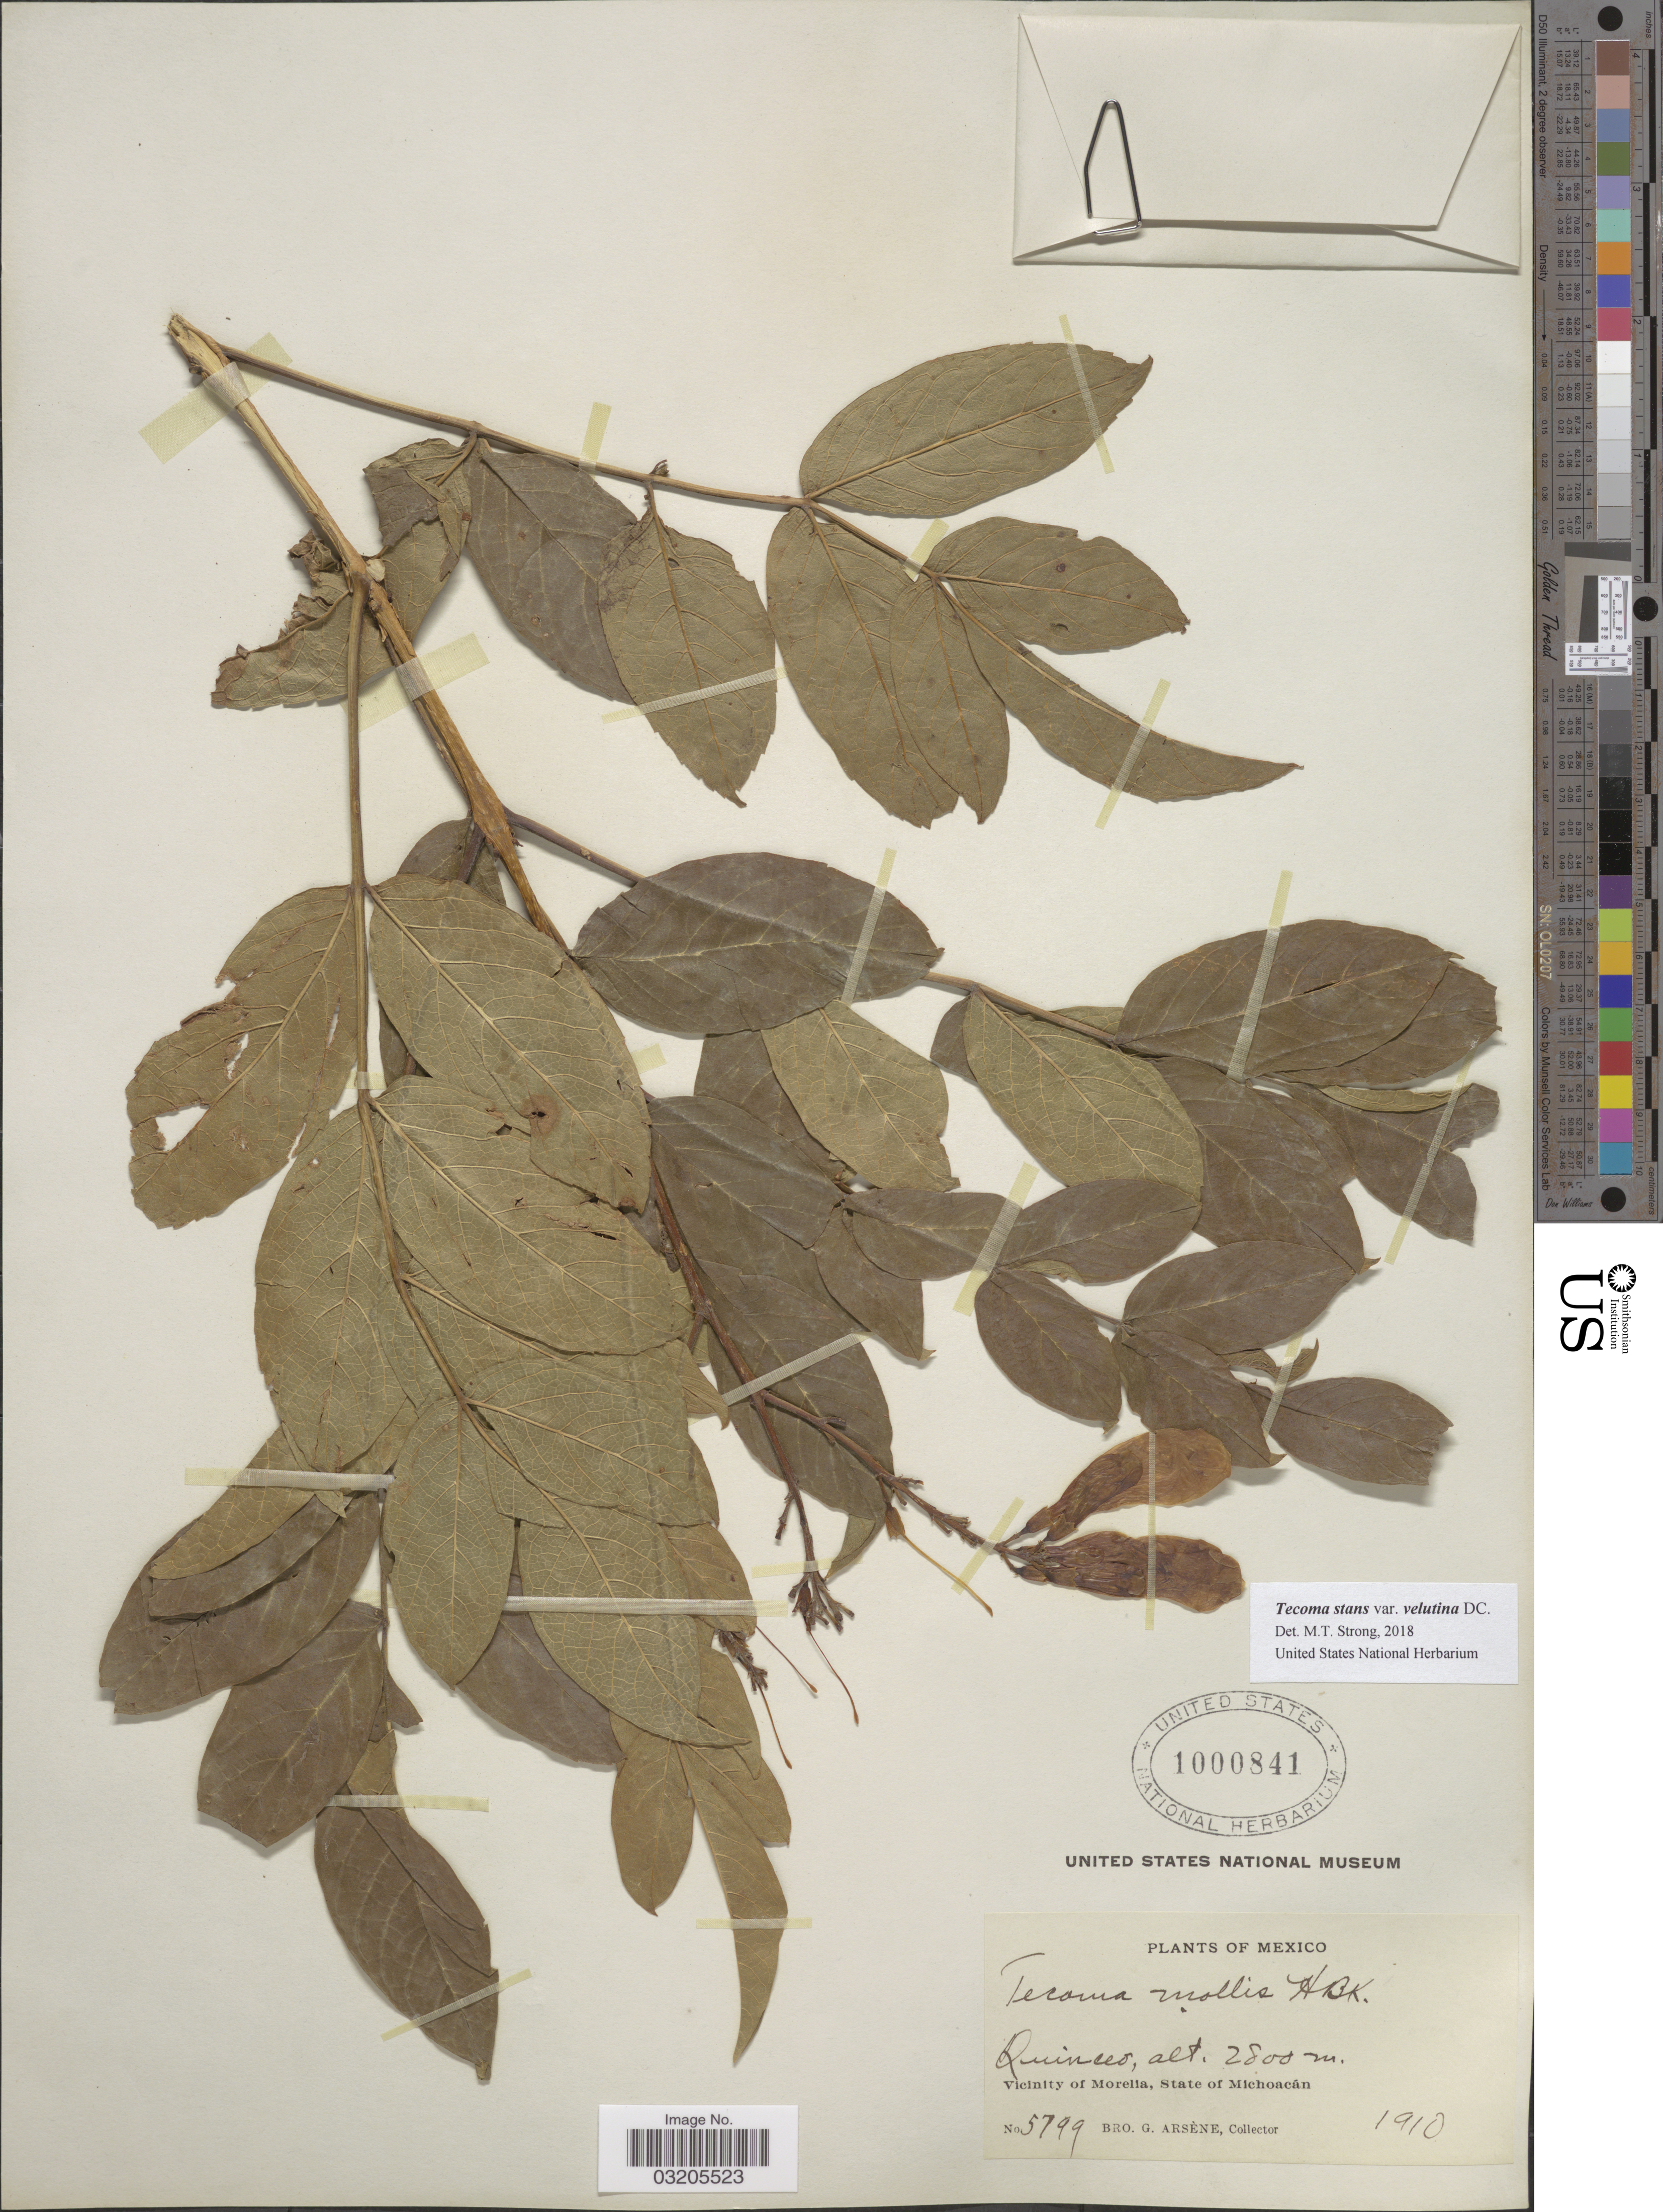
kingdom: Plantae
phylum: Tracheophyta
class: Magnoliopsida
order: Lamiales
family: Bignoniaceae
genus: Tecoma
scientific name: Tecoma stans var. velutina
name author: DC.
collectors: Bro. G. Arsène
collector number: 5799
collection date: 1910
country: Mexico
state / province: Michoacán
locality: Quinceo. Vicinity of Morelia.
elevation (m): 2800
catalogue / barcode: US 1000841